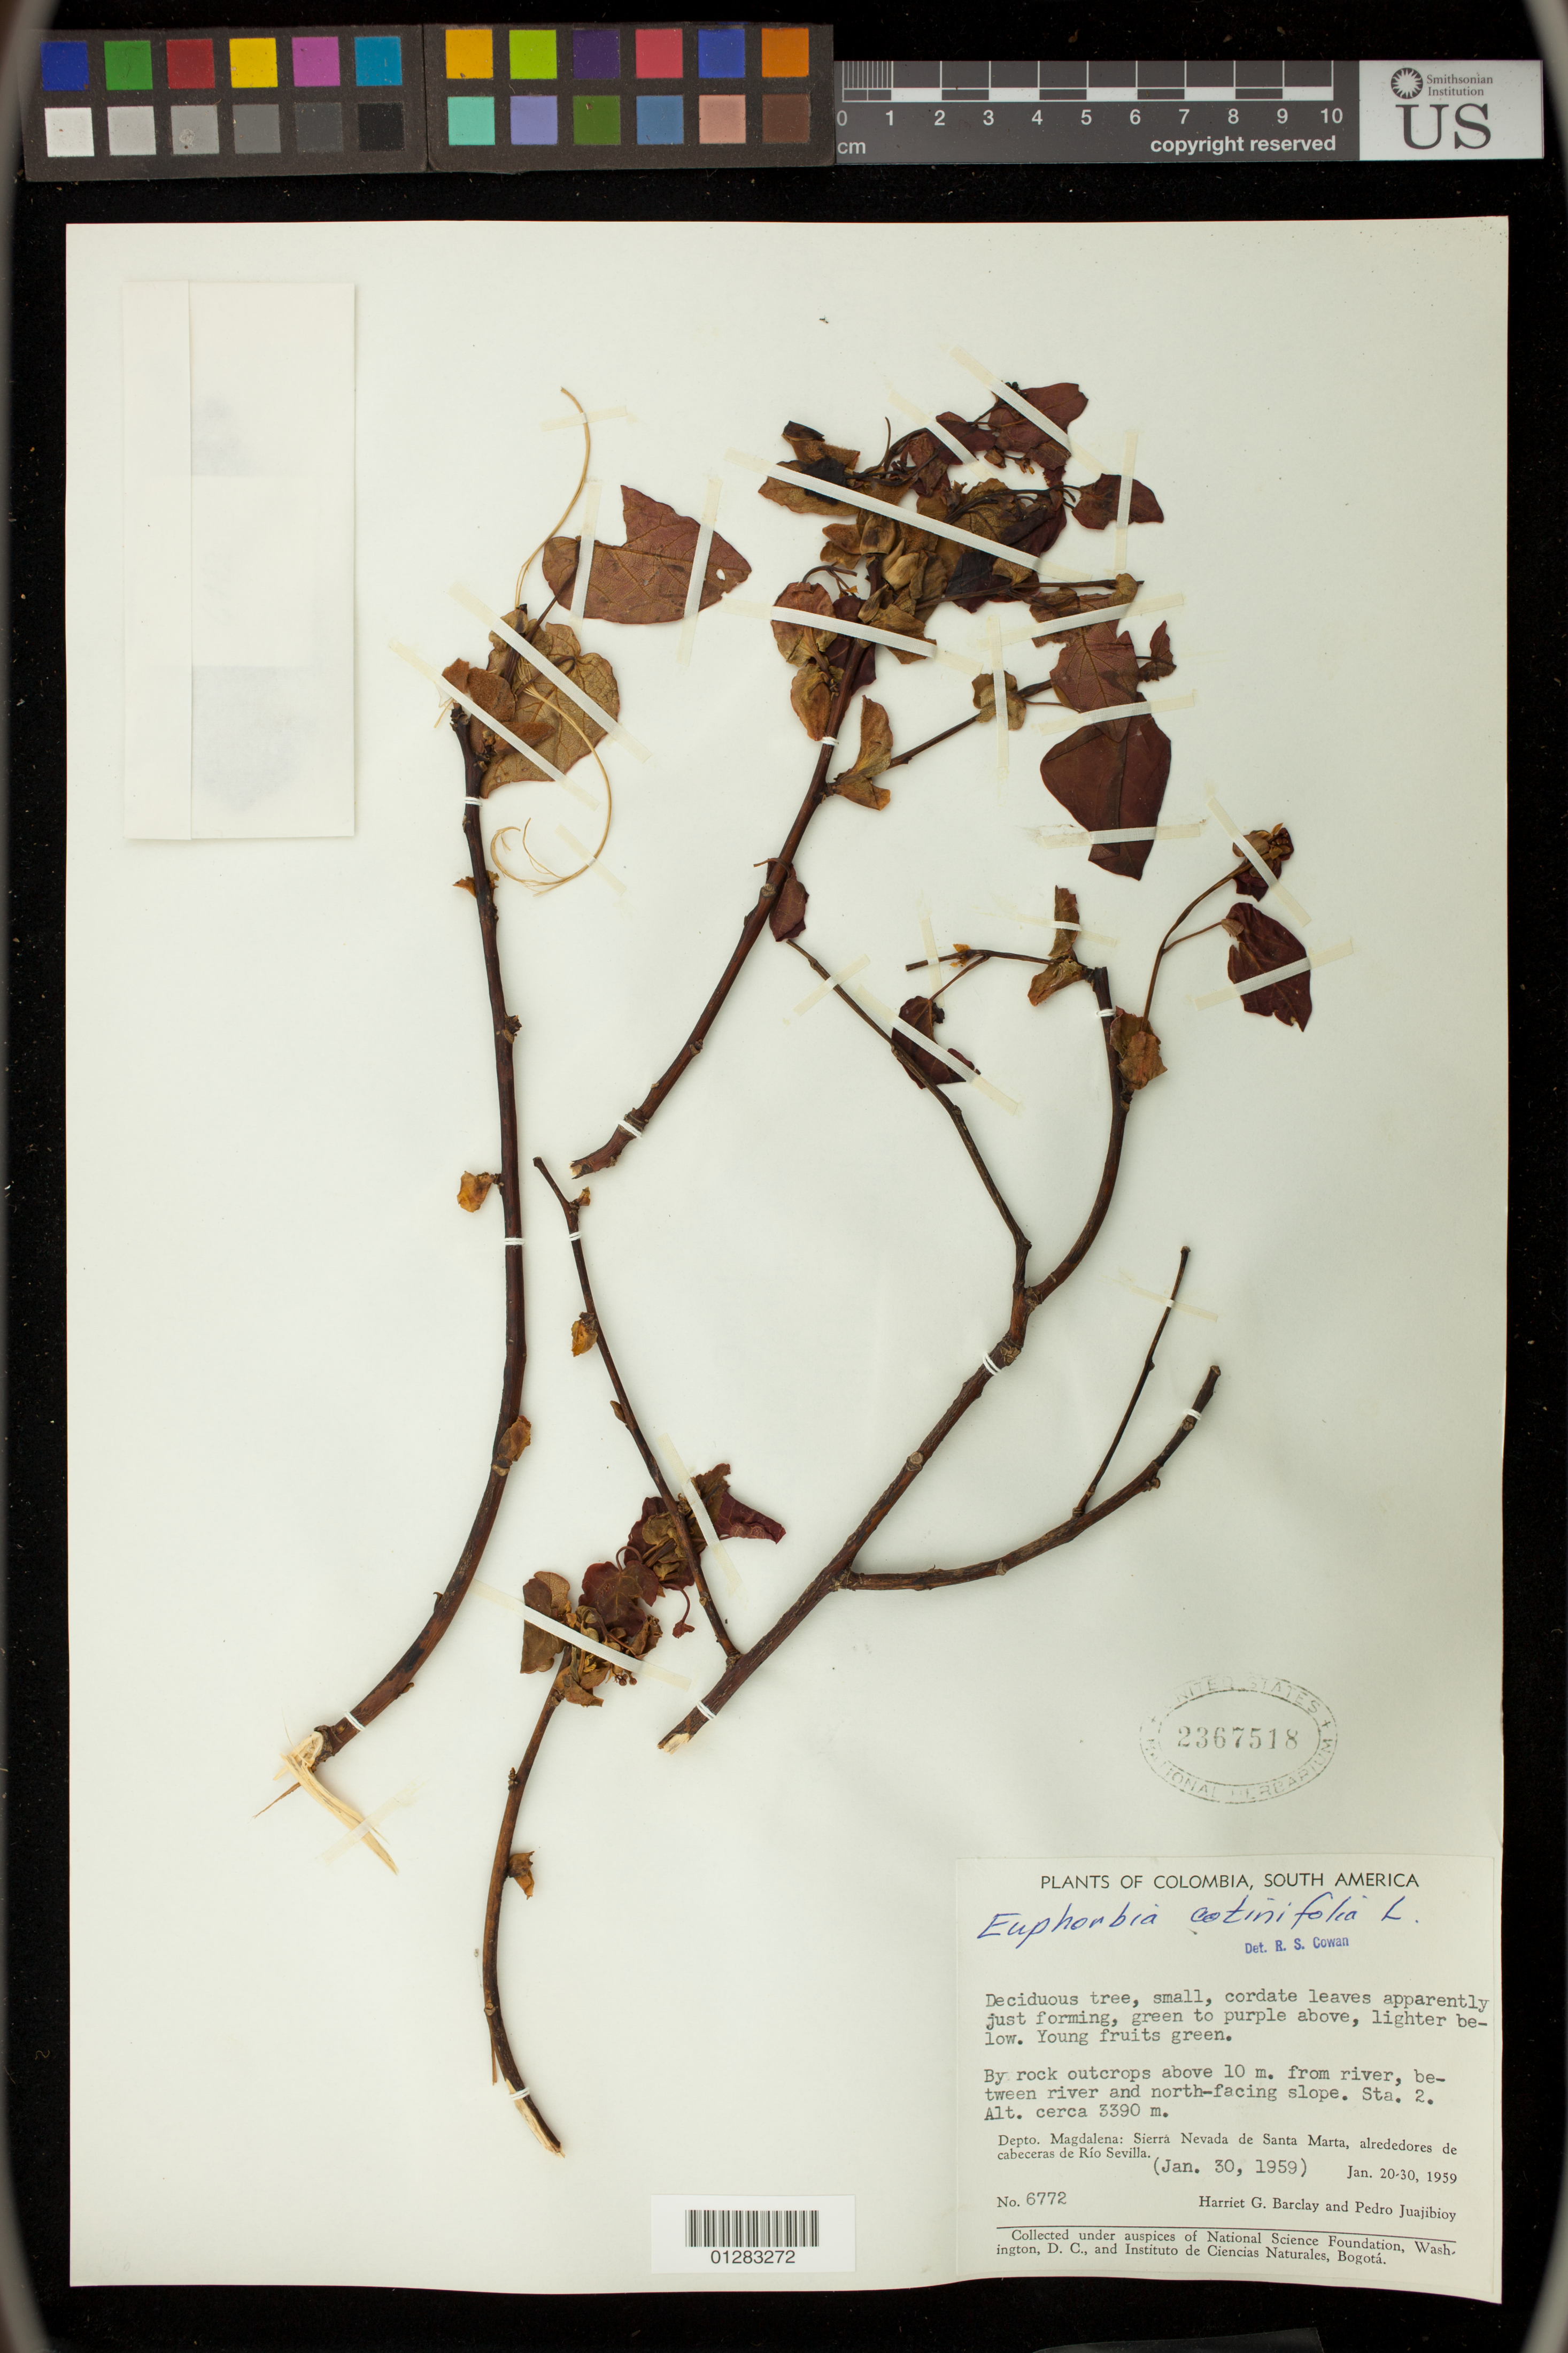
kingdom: Plantae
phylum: Tracheophyta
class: Magnoliopsida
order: Malpighiales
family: Euphorbiaceae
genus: Euphorbia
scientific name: Euphorbia cotinifolia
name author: L.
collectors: H. G. Barclay & P. Juajibiuy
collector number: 6772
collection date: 1959-01-30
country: Colombia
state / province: Magdalena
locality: Sierra Nevada de Santa Marta, alrededores de cabeceras de Rio Sevilla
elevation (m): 3390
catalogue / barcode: US 2367518